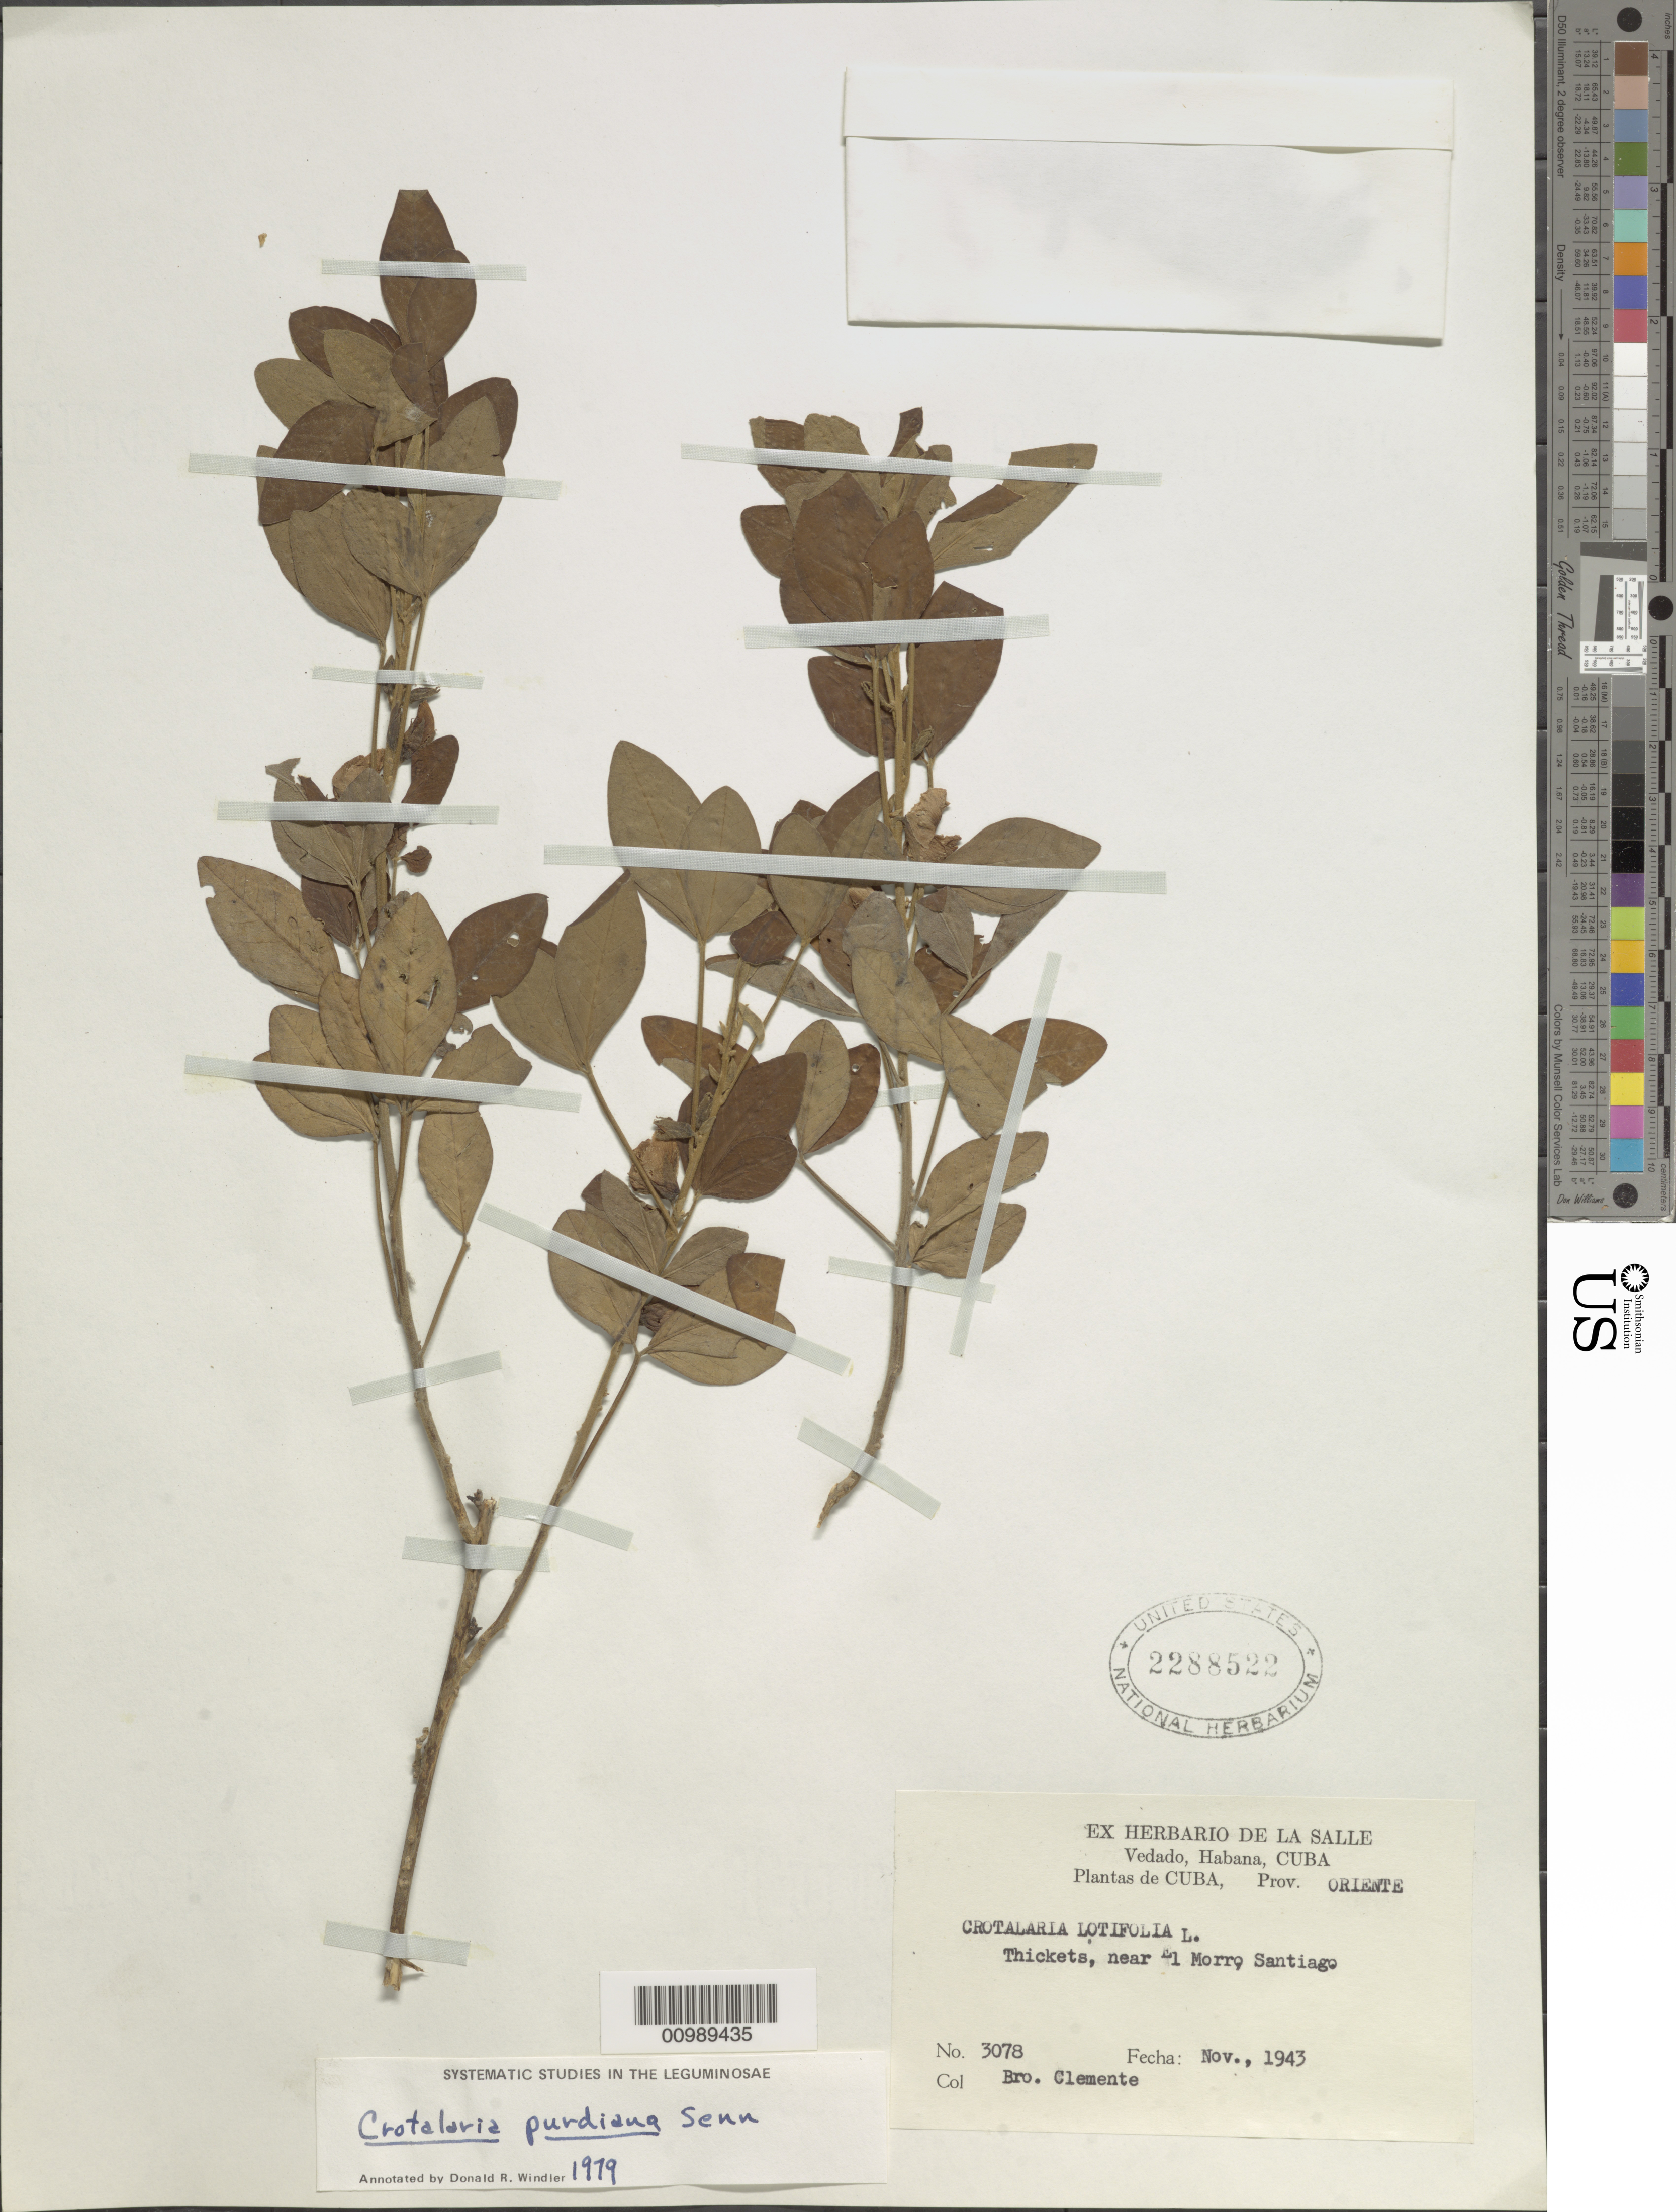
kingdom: Plantae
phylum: Tracheophyta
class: Magnoliopsida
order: Fabales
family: Fabaceae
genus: Crotalaria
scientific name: Crotalaria purdiana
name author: H. Senn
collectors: Bro. Clemente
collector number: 3078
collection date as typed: Nov 1943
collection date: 1943-11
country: Cuba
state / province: Santiago de Cuba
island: Cuba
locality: Near El Morro Santiago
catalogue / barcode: US 2288522